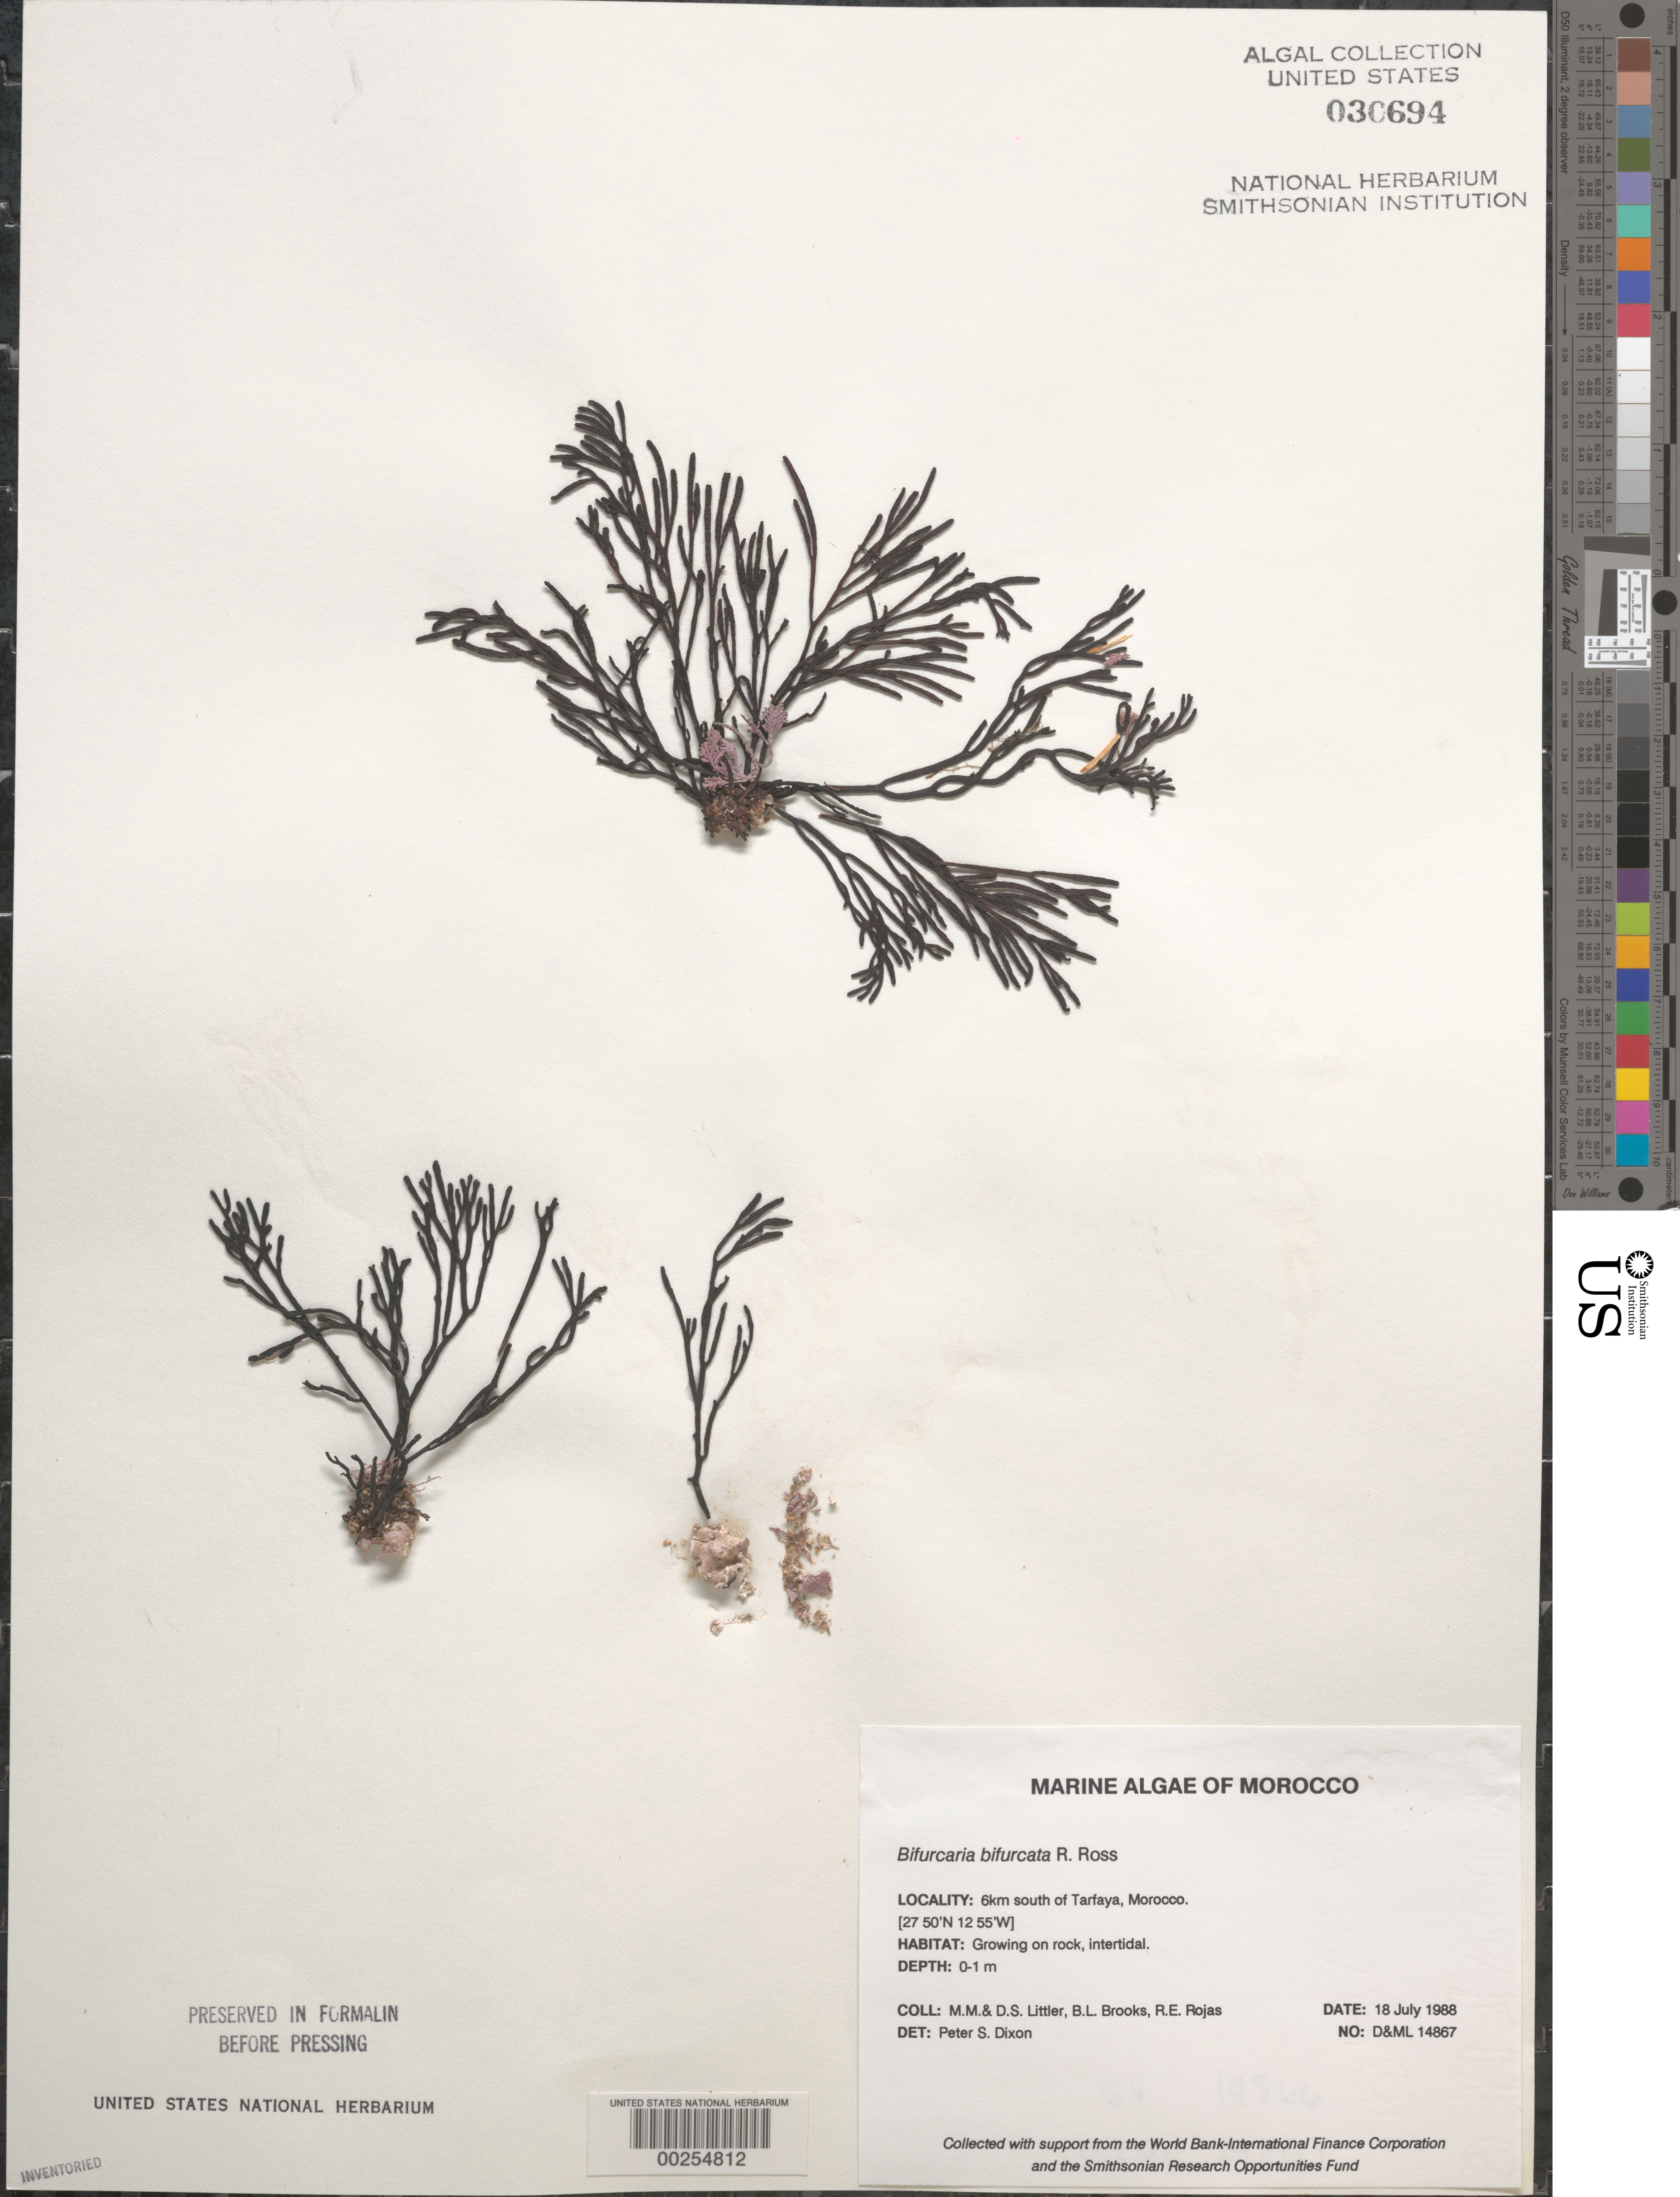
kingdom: Chromista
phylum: Ochrophyta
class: Phaeophyceae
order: Fucales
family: Sargassaceae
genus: Bifurcaria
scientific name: Bifurcaria bifurcata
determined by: Dixon, P. S.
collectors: M. M. Littler, D. S. Littler, B. Brooks & R. Rojas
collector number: D&ML 14867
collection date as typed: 18 Jul 1988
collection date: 1988-07-18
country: Morocco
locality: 6 km south of Tarfaya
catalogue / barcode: US 30694